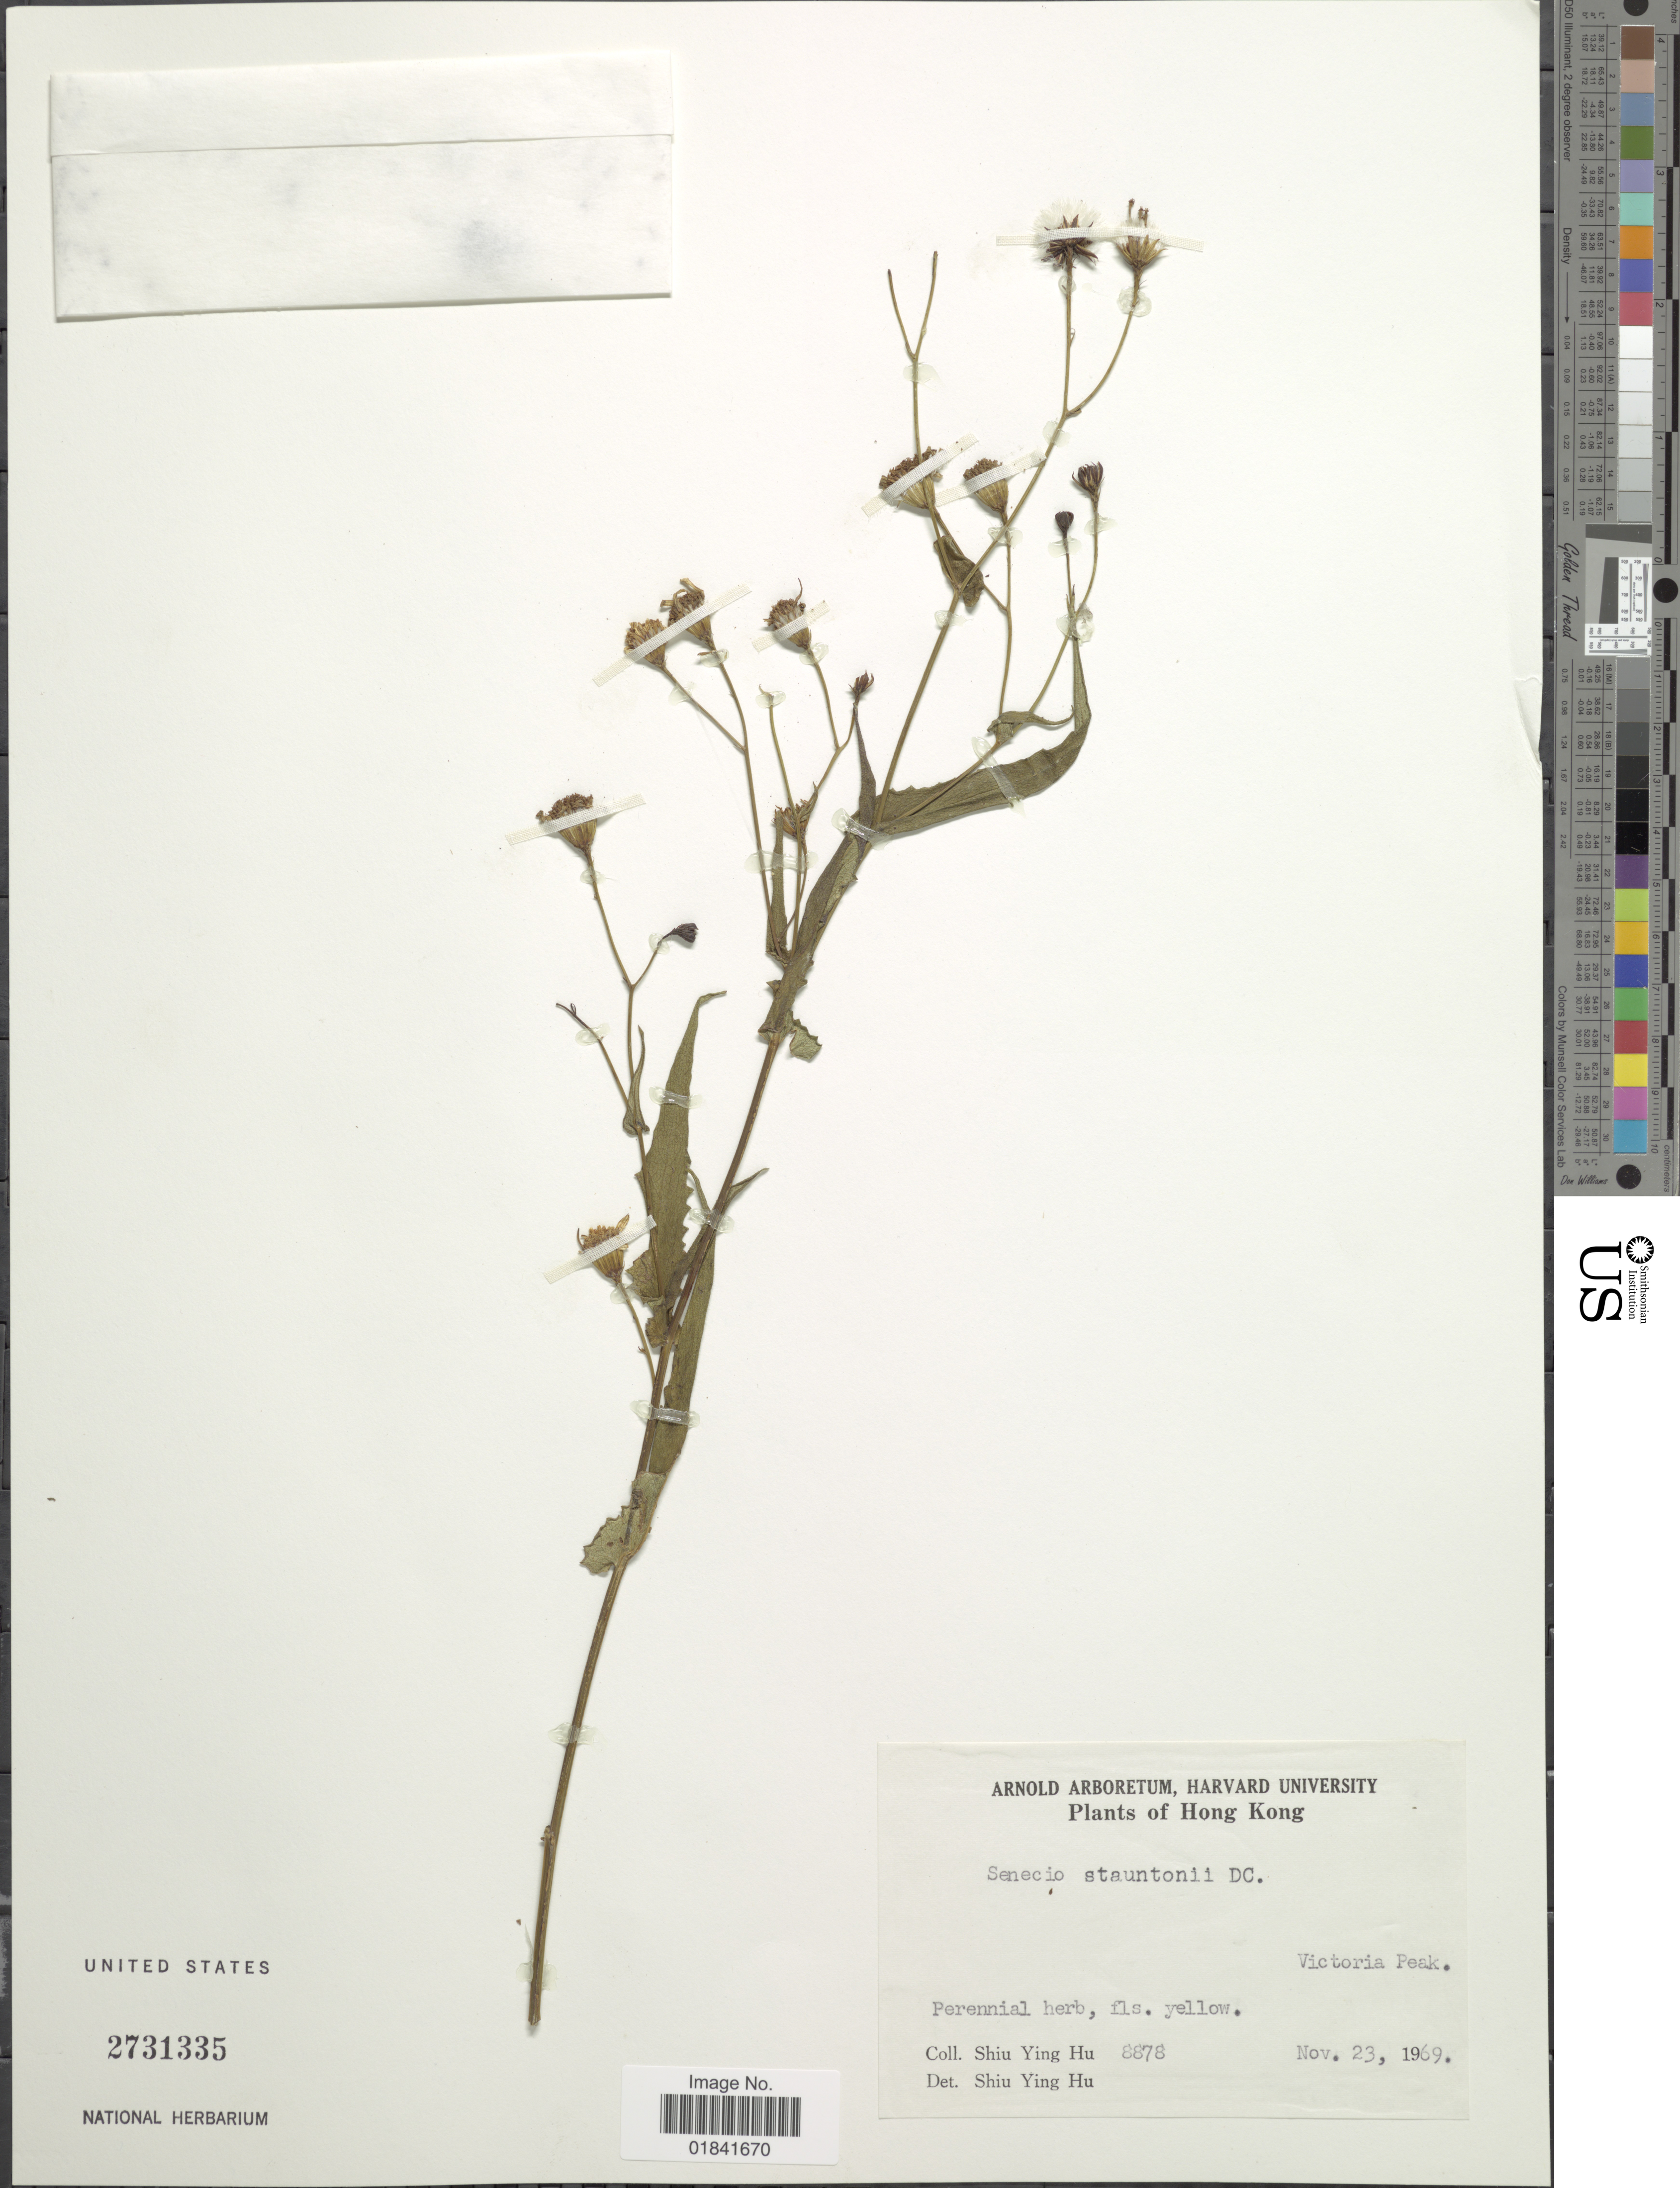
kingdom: Plantae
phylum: Tracheophyta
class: Magnoliopsida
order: Asterales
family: Asteraceae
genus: Senecio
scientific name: Senecio stauntonii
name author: DC.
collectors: S. Y. Hu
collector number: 8878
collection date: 1969-11-23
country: China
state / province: Hong Kong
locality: Victoria Peak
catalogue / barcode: US 2731335